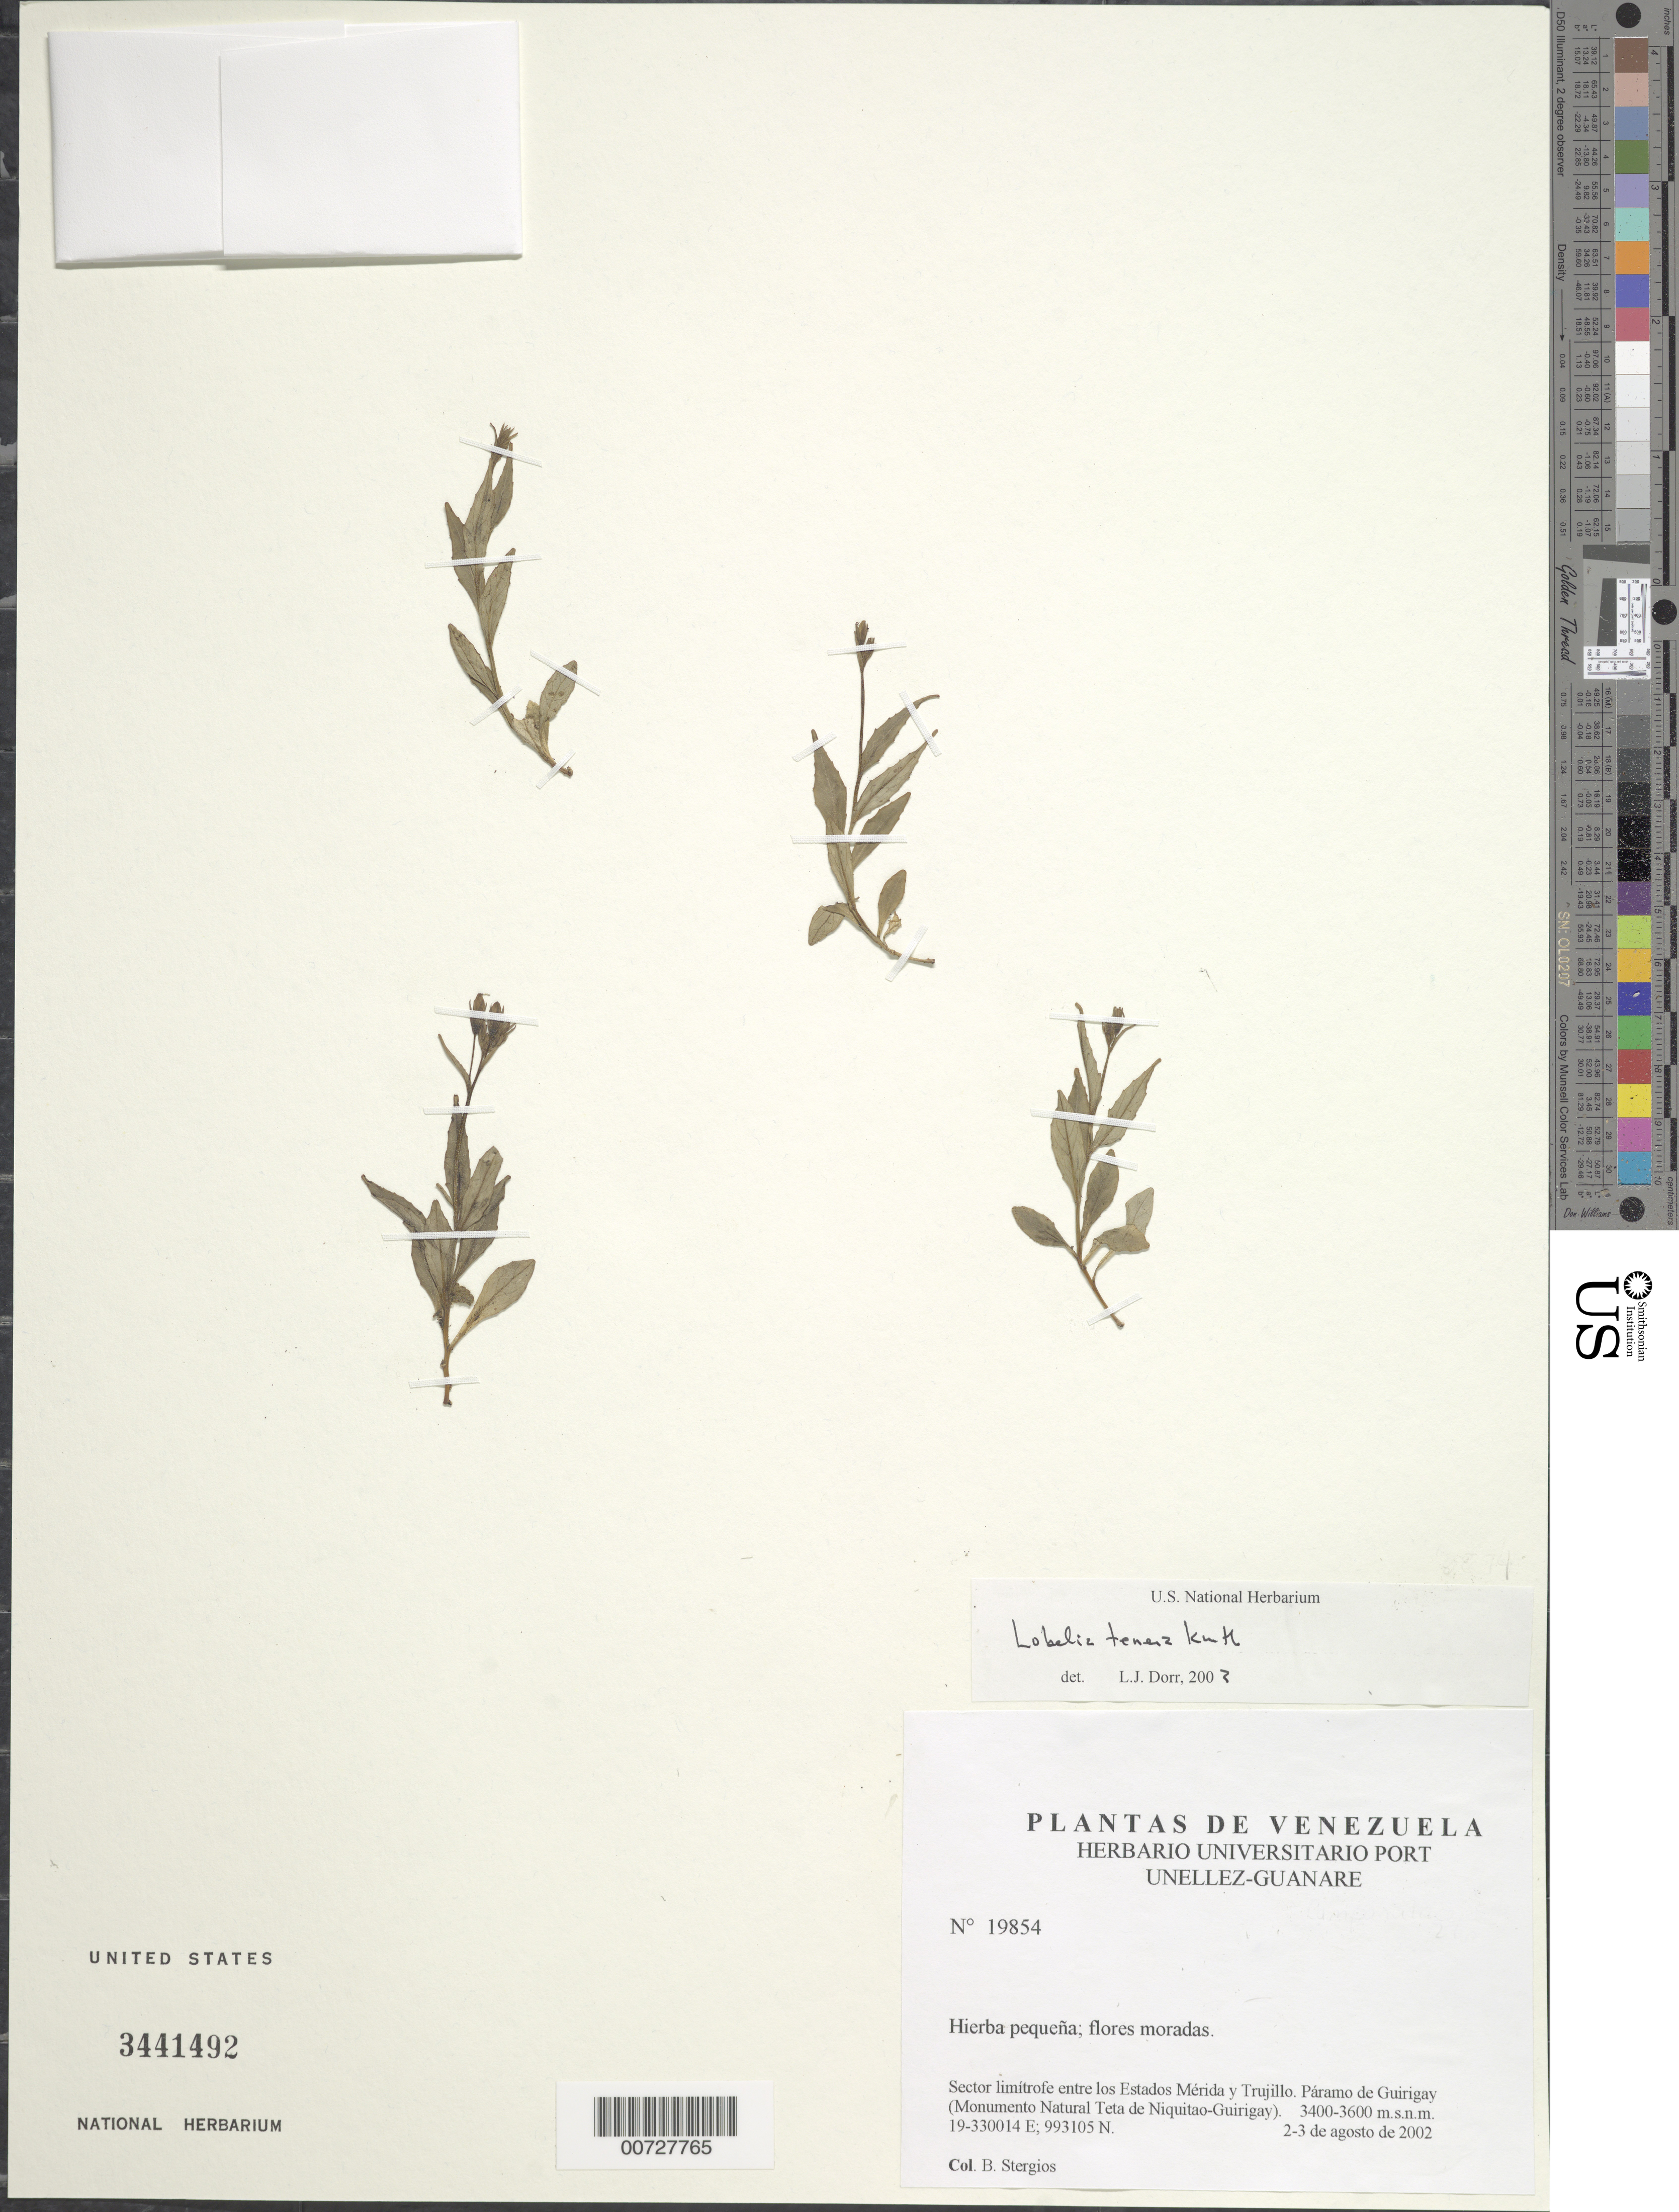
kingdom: Plantae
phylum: Tracheophyta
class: Magnoliopsida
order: Asterales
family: Campanulaceae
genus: Lobelia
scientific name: Lobelia tenera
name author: Kunth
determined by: Dorr, L. J., (BOT), Smithsonian Institution - National Museum of Natural History (UNITED STATES)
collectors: B. G. Stergios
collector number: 19854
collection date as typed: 02 Aug 2002 to 03 Aug 2002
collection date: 2002-08-02/2002-08-03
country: Venezuela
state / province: Trujillo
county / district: Boconó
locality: Páramo de Guirigay (Monumento Natural Teta de Niquitao-Guirigay). Sector limítrofe entre los Estados Mérida y Trujillo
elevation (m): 3400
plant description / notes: PORT, US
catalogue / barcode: US 3441492